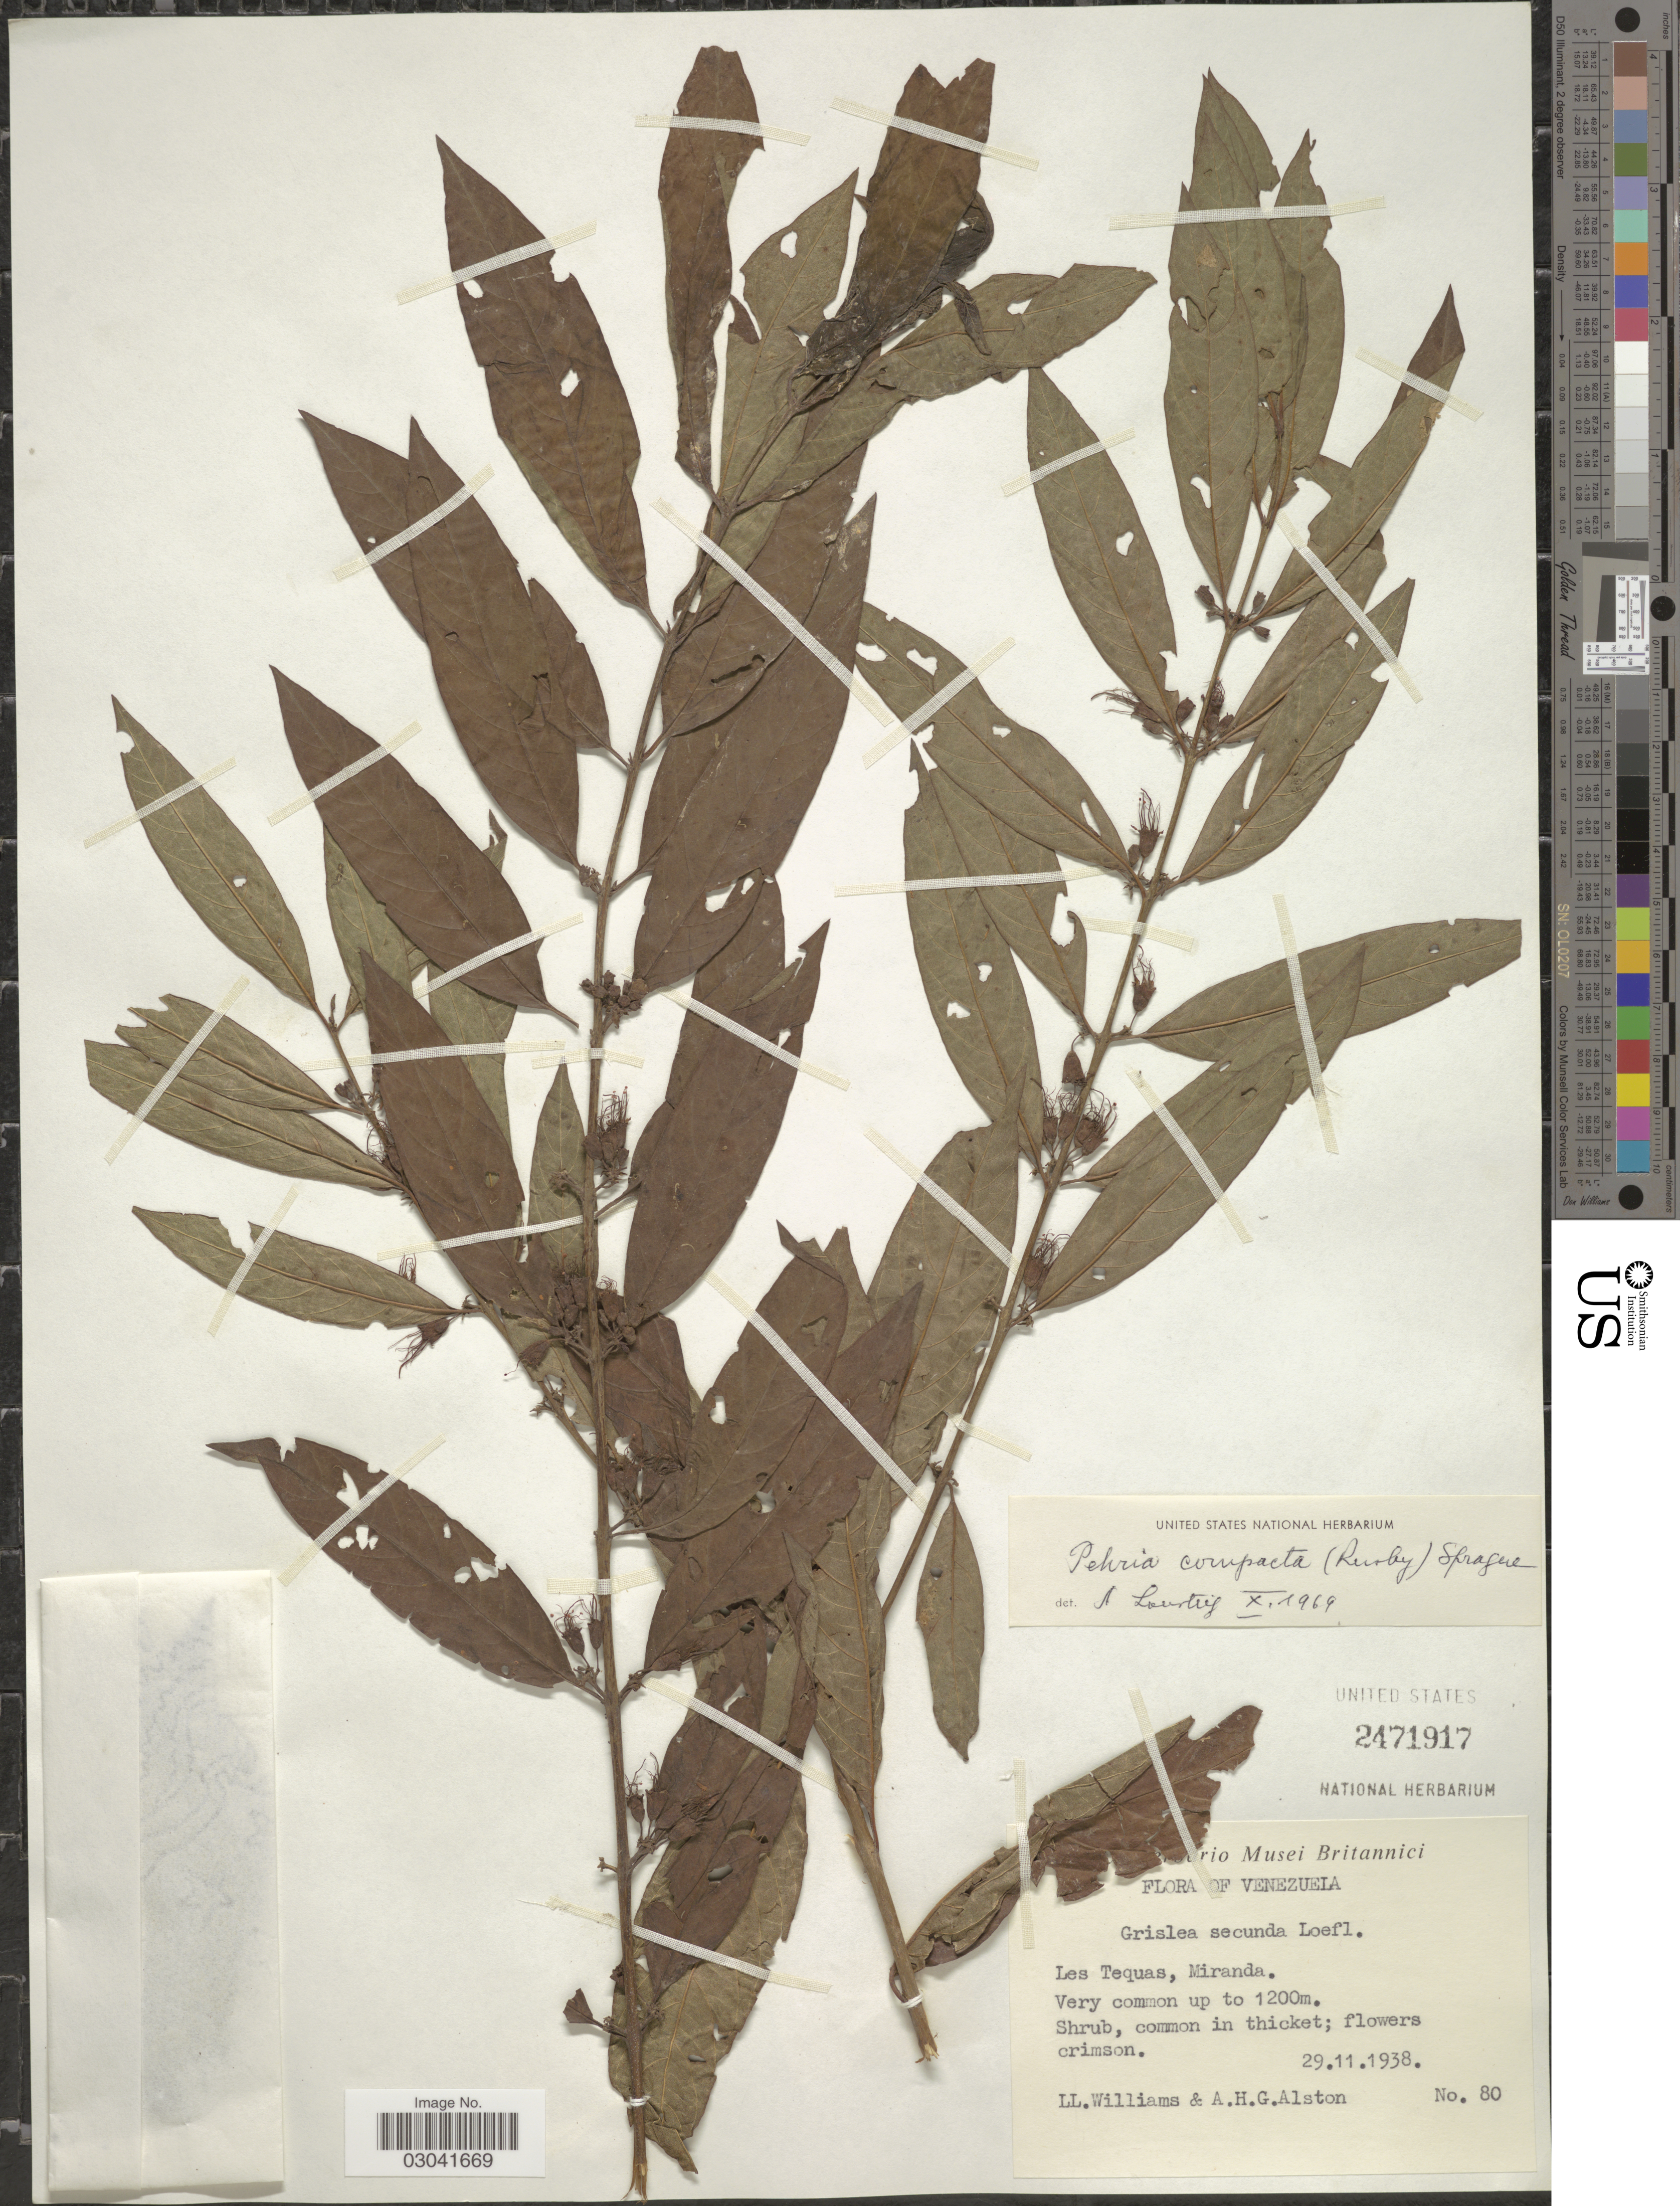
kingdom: Plantae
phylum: Tracheophyta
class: Magnoliopsida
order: Myrtales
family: Lythraceae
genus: Pehria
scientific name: Pehria compacta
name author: Sprague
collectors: Ll. Williams & A. H. Alston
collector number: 80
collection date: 1938-11-29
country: Venezuela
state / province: Miranda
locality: Les Tequas.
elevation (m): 1200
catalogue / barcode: US 2471917